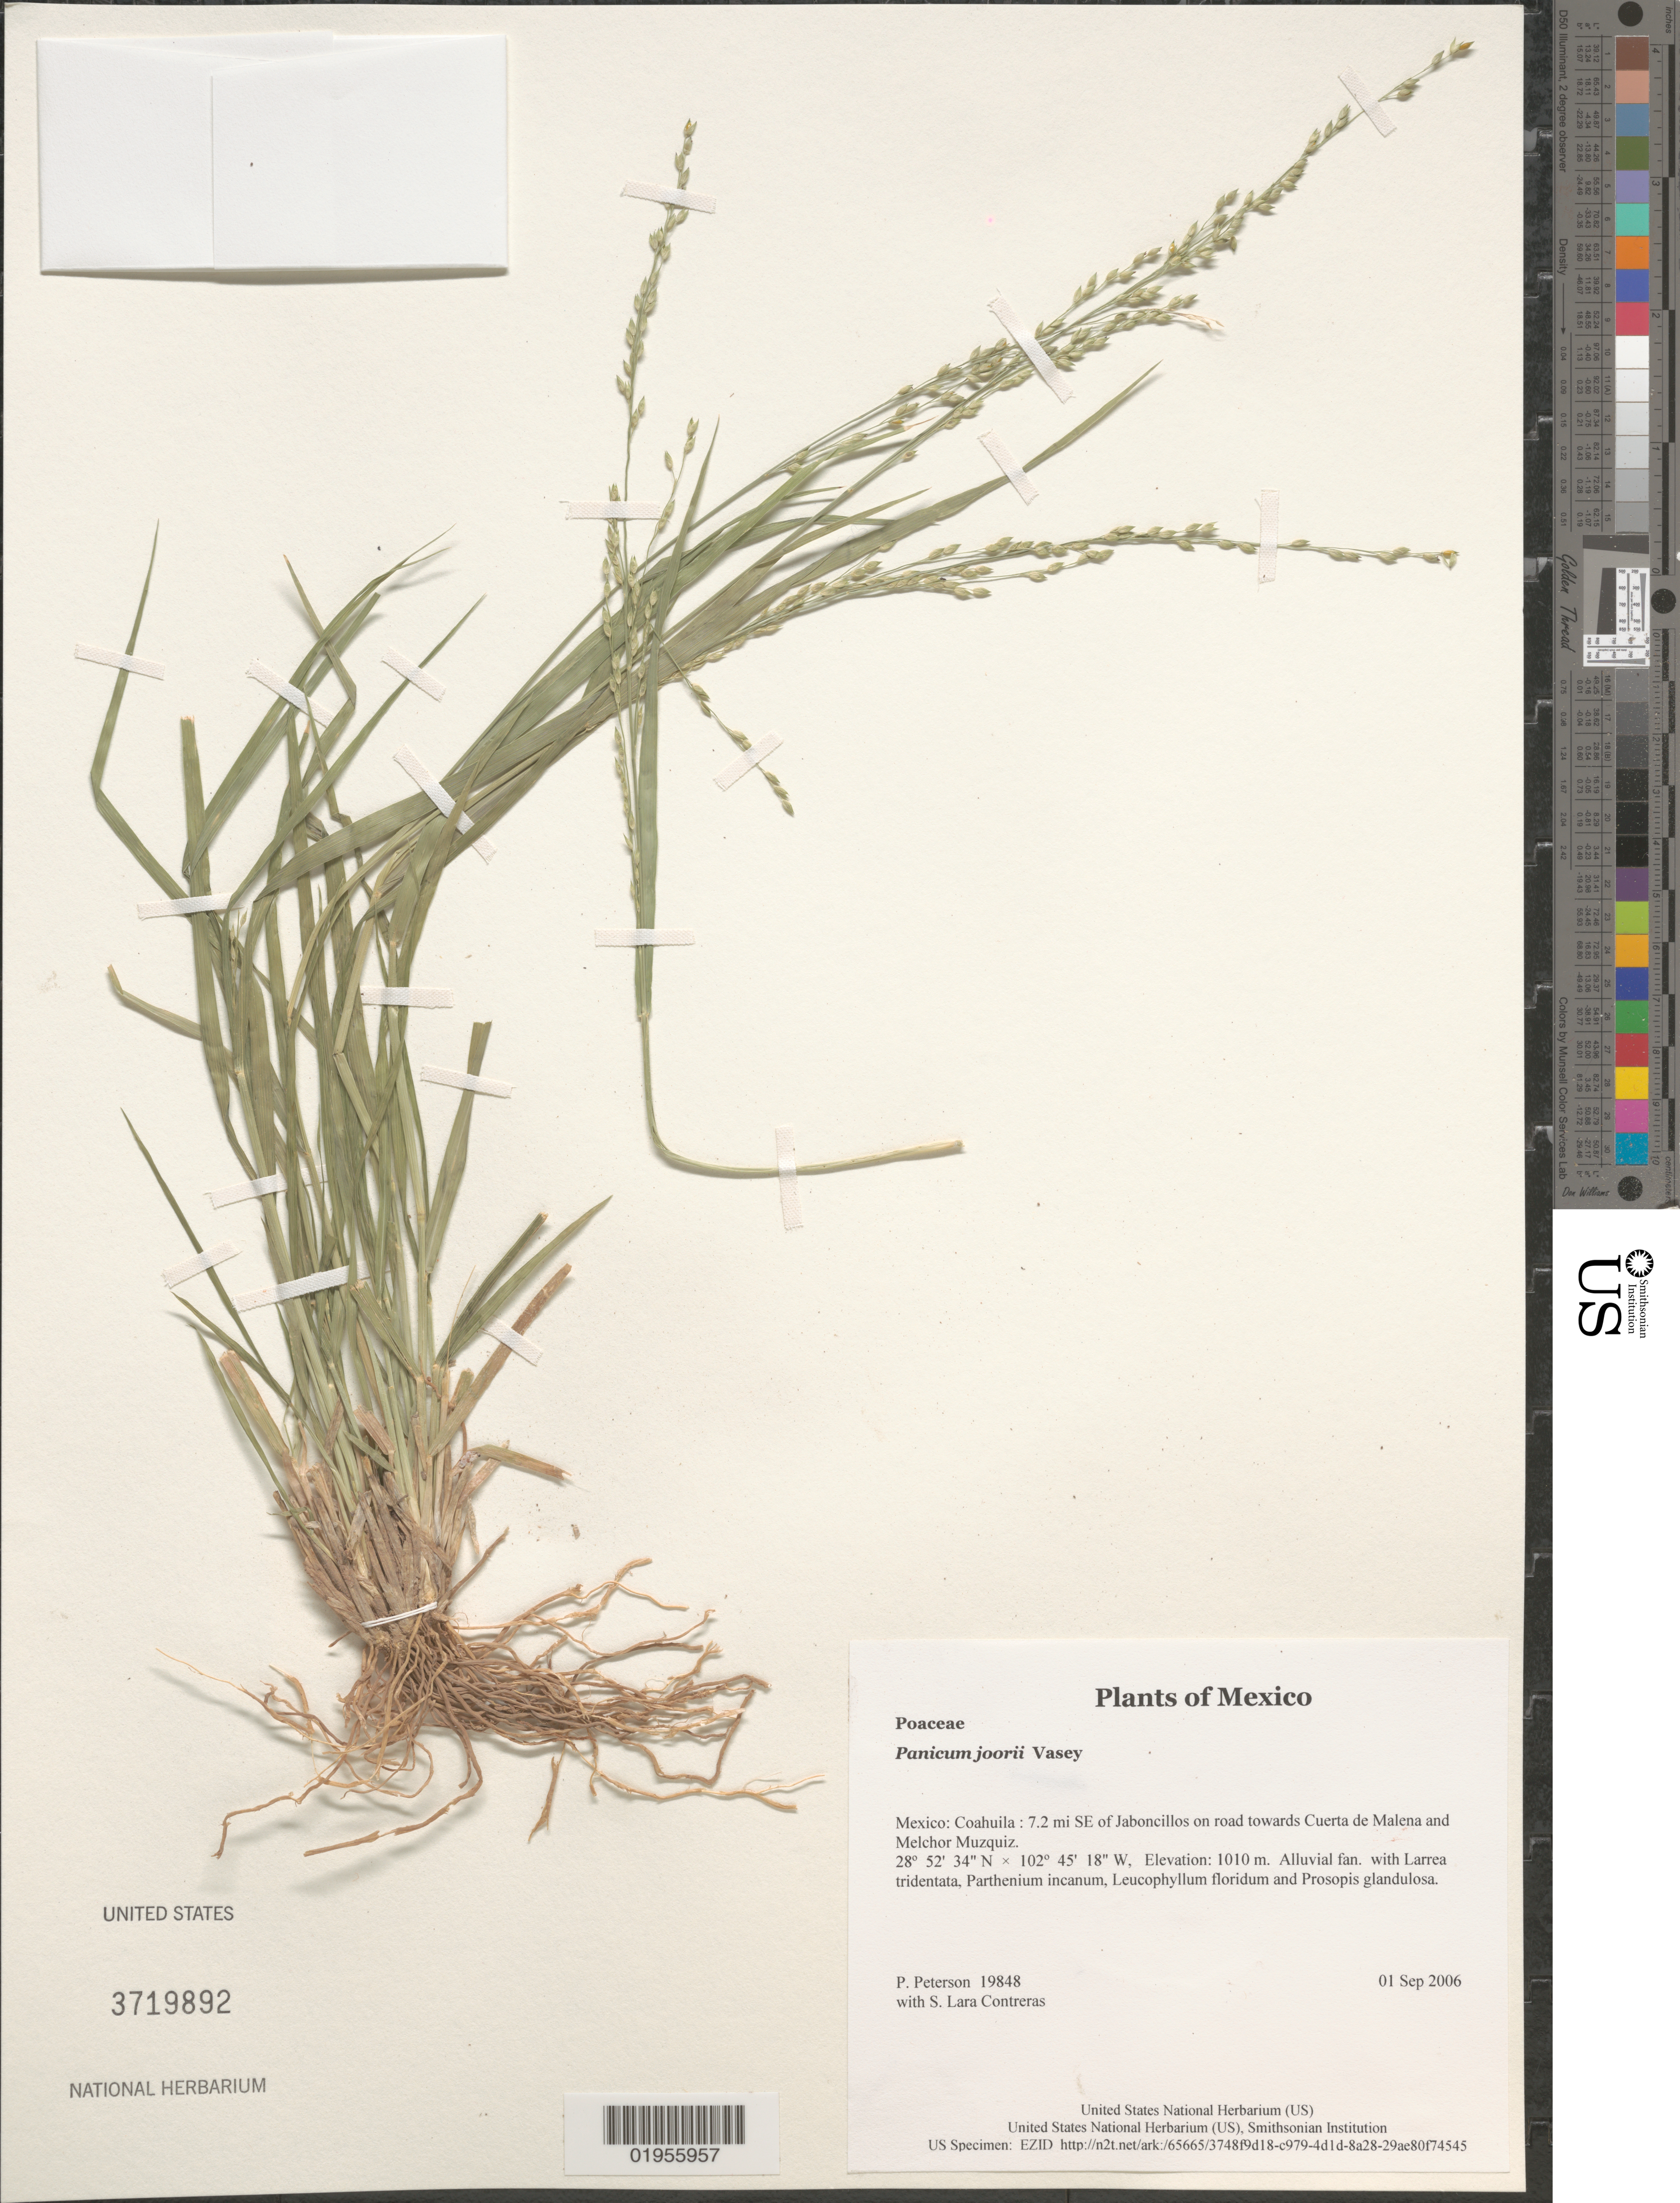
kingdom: Plantae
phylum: Tracheophyta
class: Liliopsida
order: Poales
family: Poaceae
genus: Panicum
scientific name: Panicum joorii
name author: Vasey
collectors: P. M. Peterson & S. Lara Contreras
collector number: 19848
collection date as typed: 01 Sep 2006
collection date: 2006-09-01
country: Mexico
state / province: Coahuila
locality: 7.2 mi SE of Jaboncillos on road towards Cuerta de Malena and Melchor Muzquiz.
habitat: Alluvial fan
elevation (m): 1010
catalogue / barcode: US 3719892